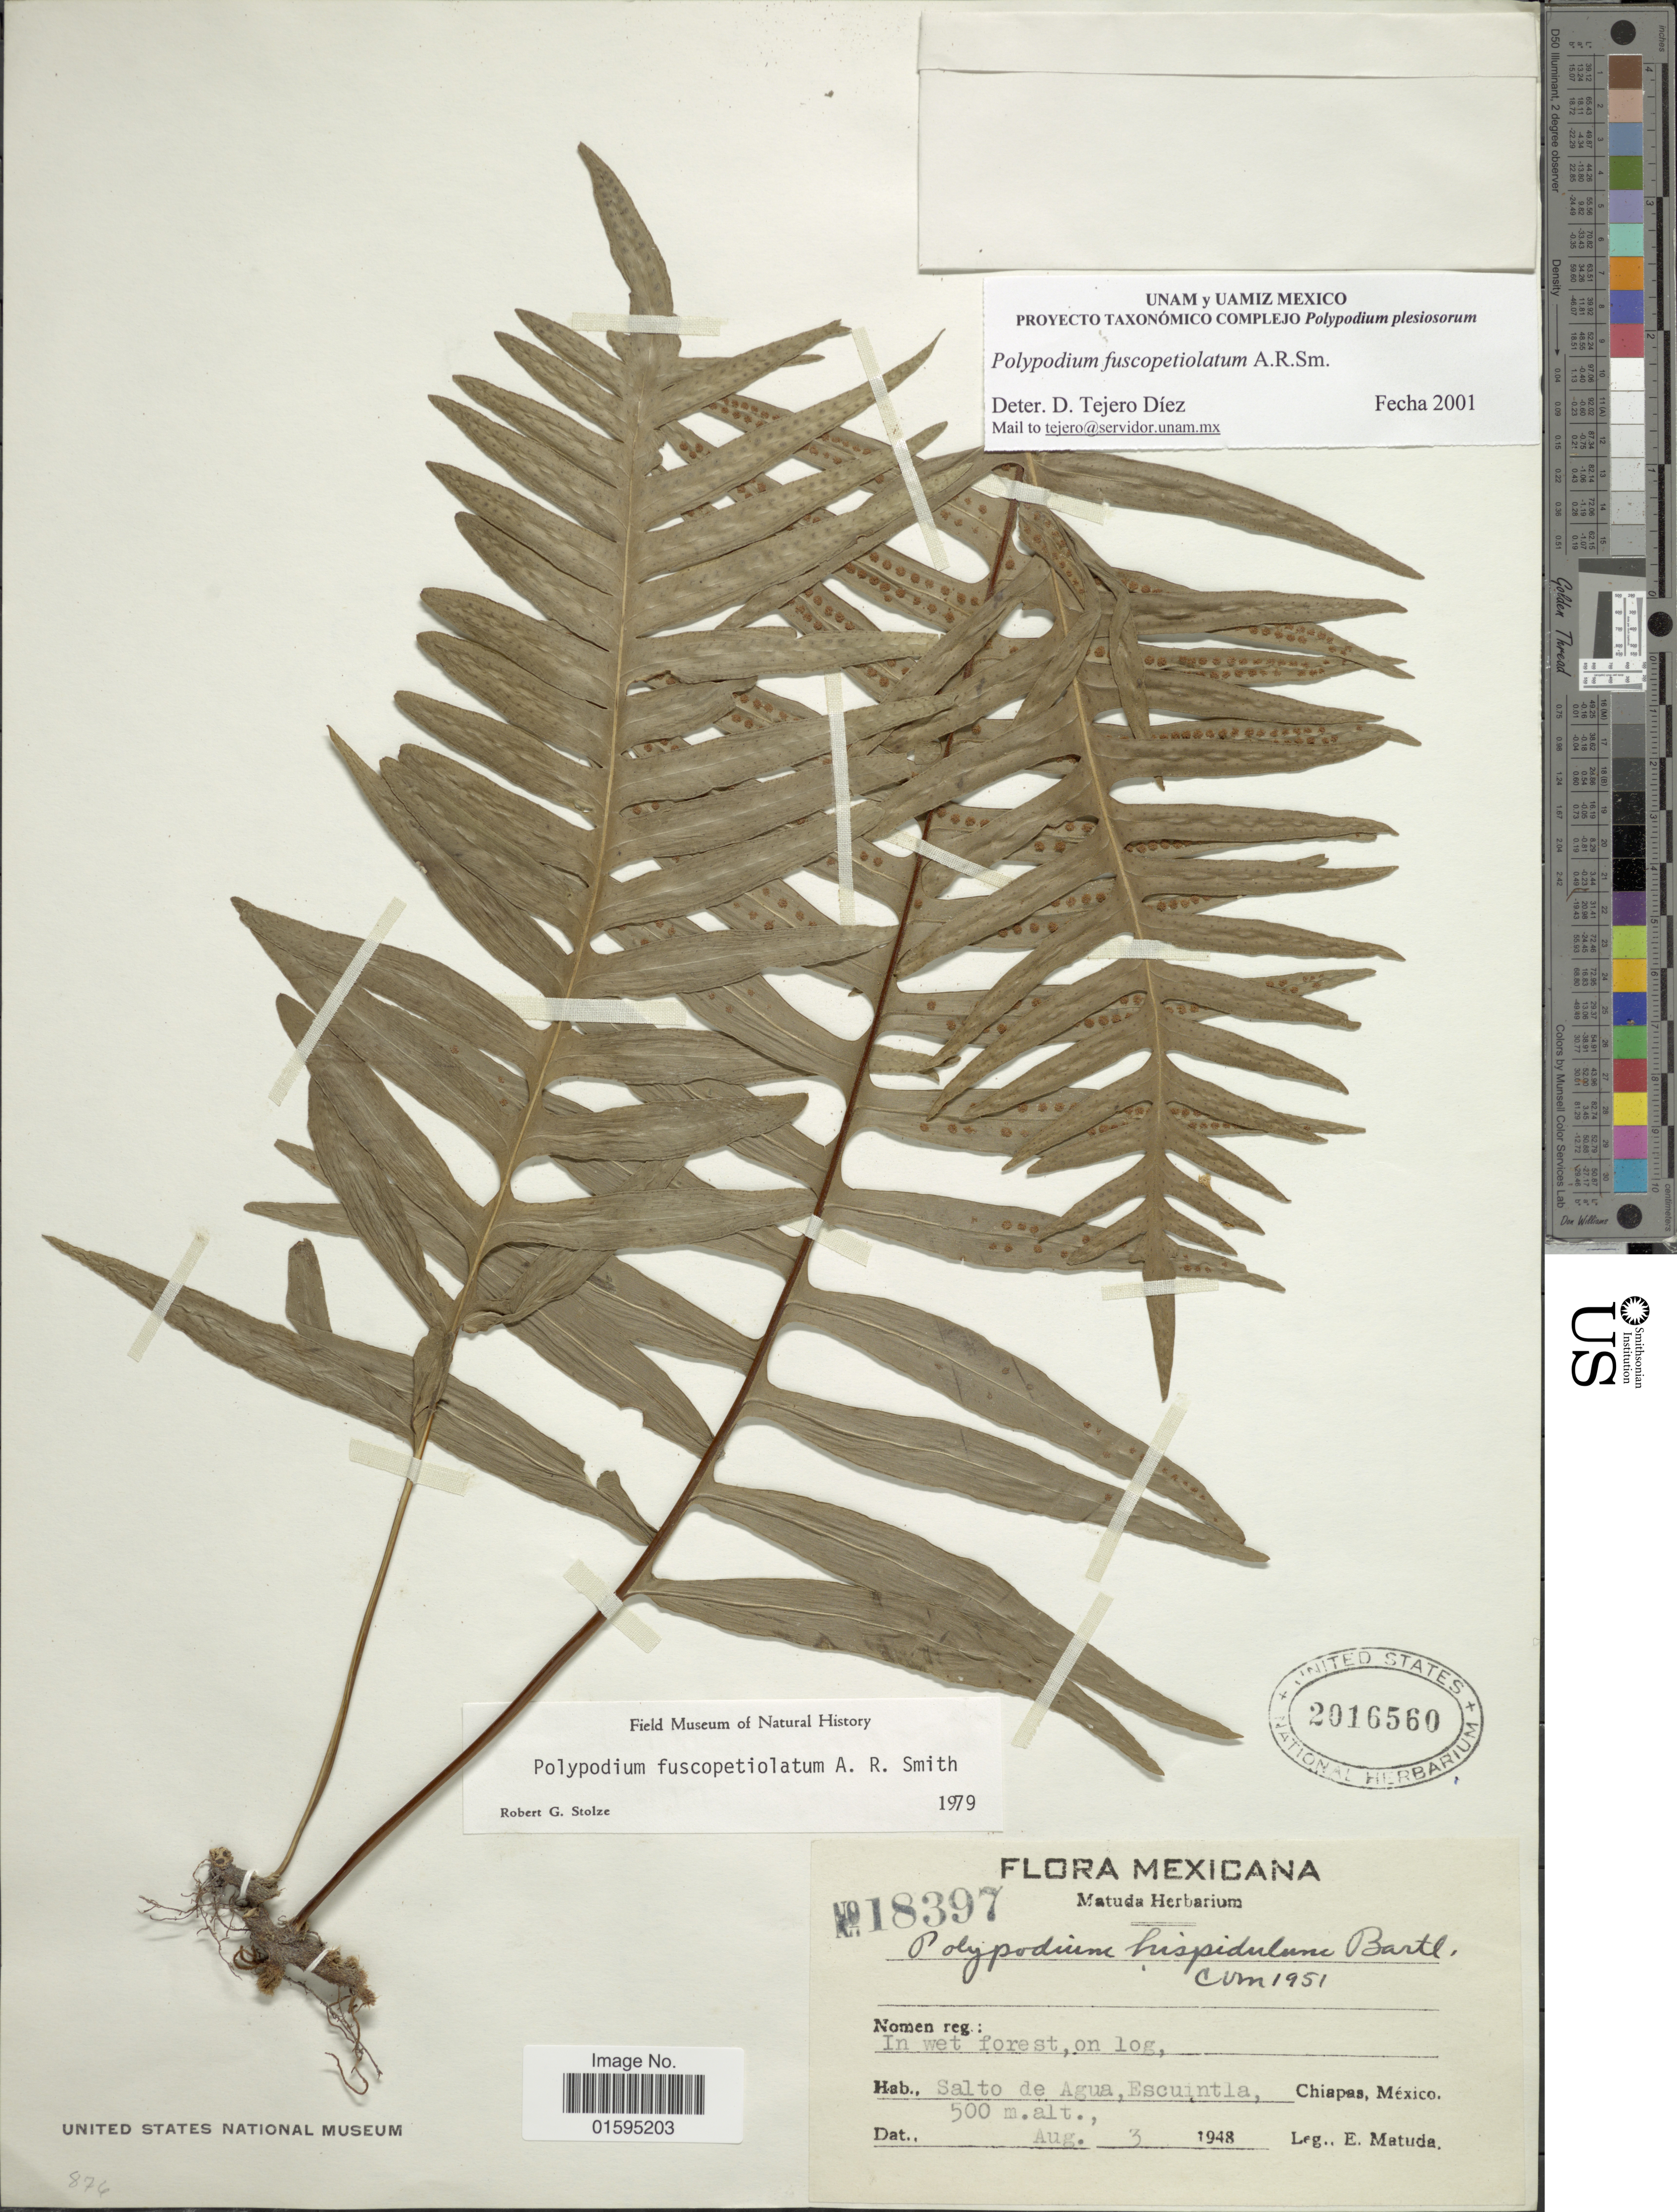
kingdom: Plantae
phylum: Tracheophyta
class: Polypodiopsida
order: Polypodiales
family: Polypodiaceae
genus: Polypodium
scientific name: Polypodium fuscopetiolatum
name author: A.R. Sm.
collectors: E. Matuda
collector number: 18397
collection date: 1948-08-03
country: Mexico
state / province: Chiapas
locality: Salto de Agua, Escuintla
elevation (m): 500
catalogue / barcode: US 2016560